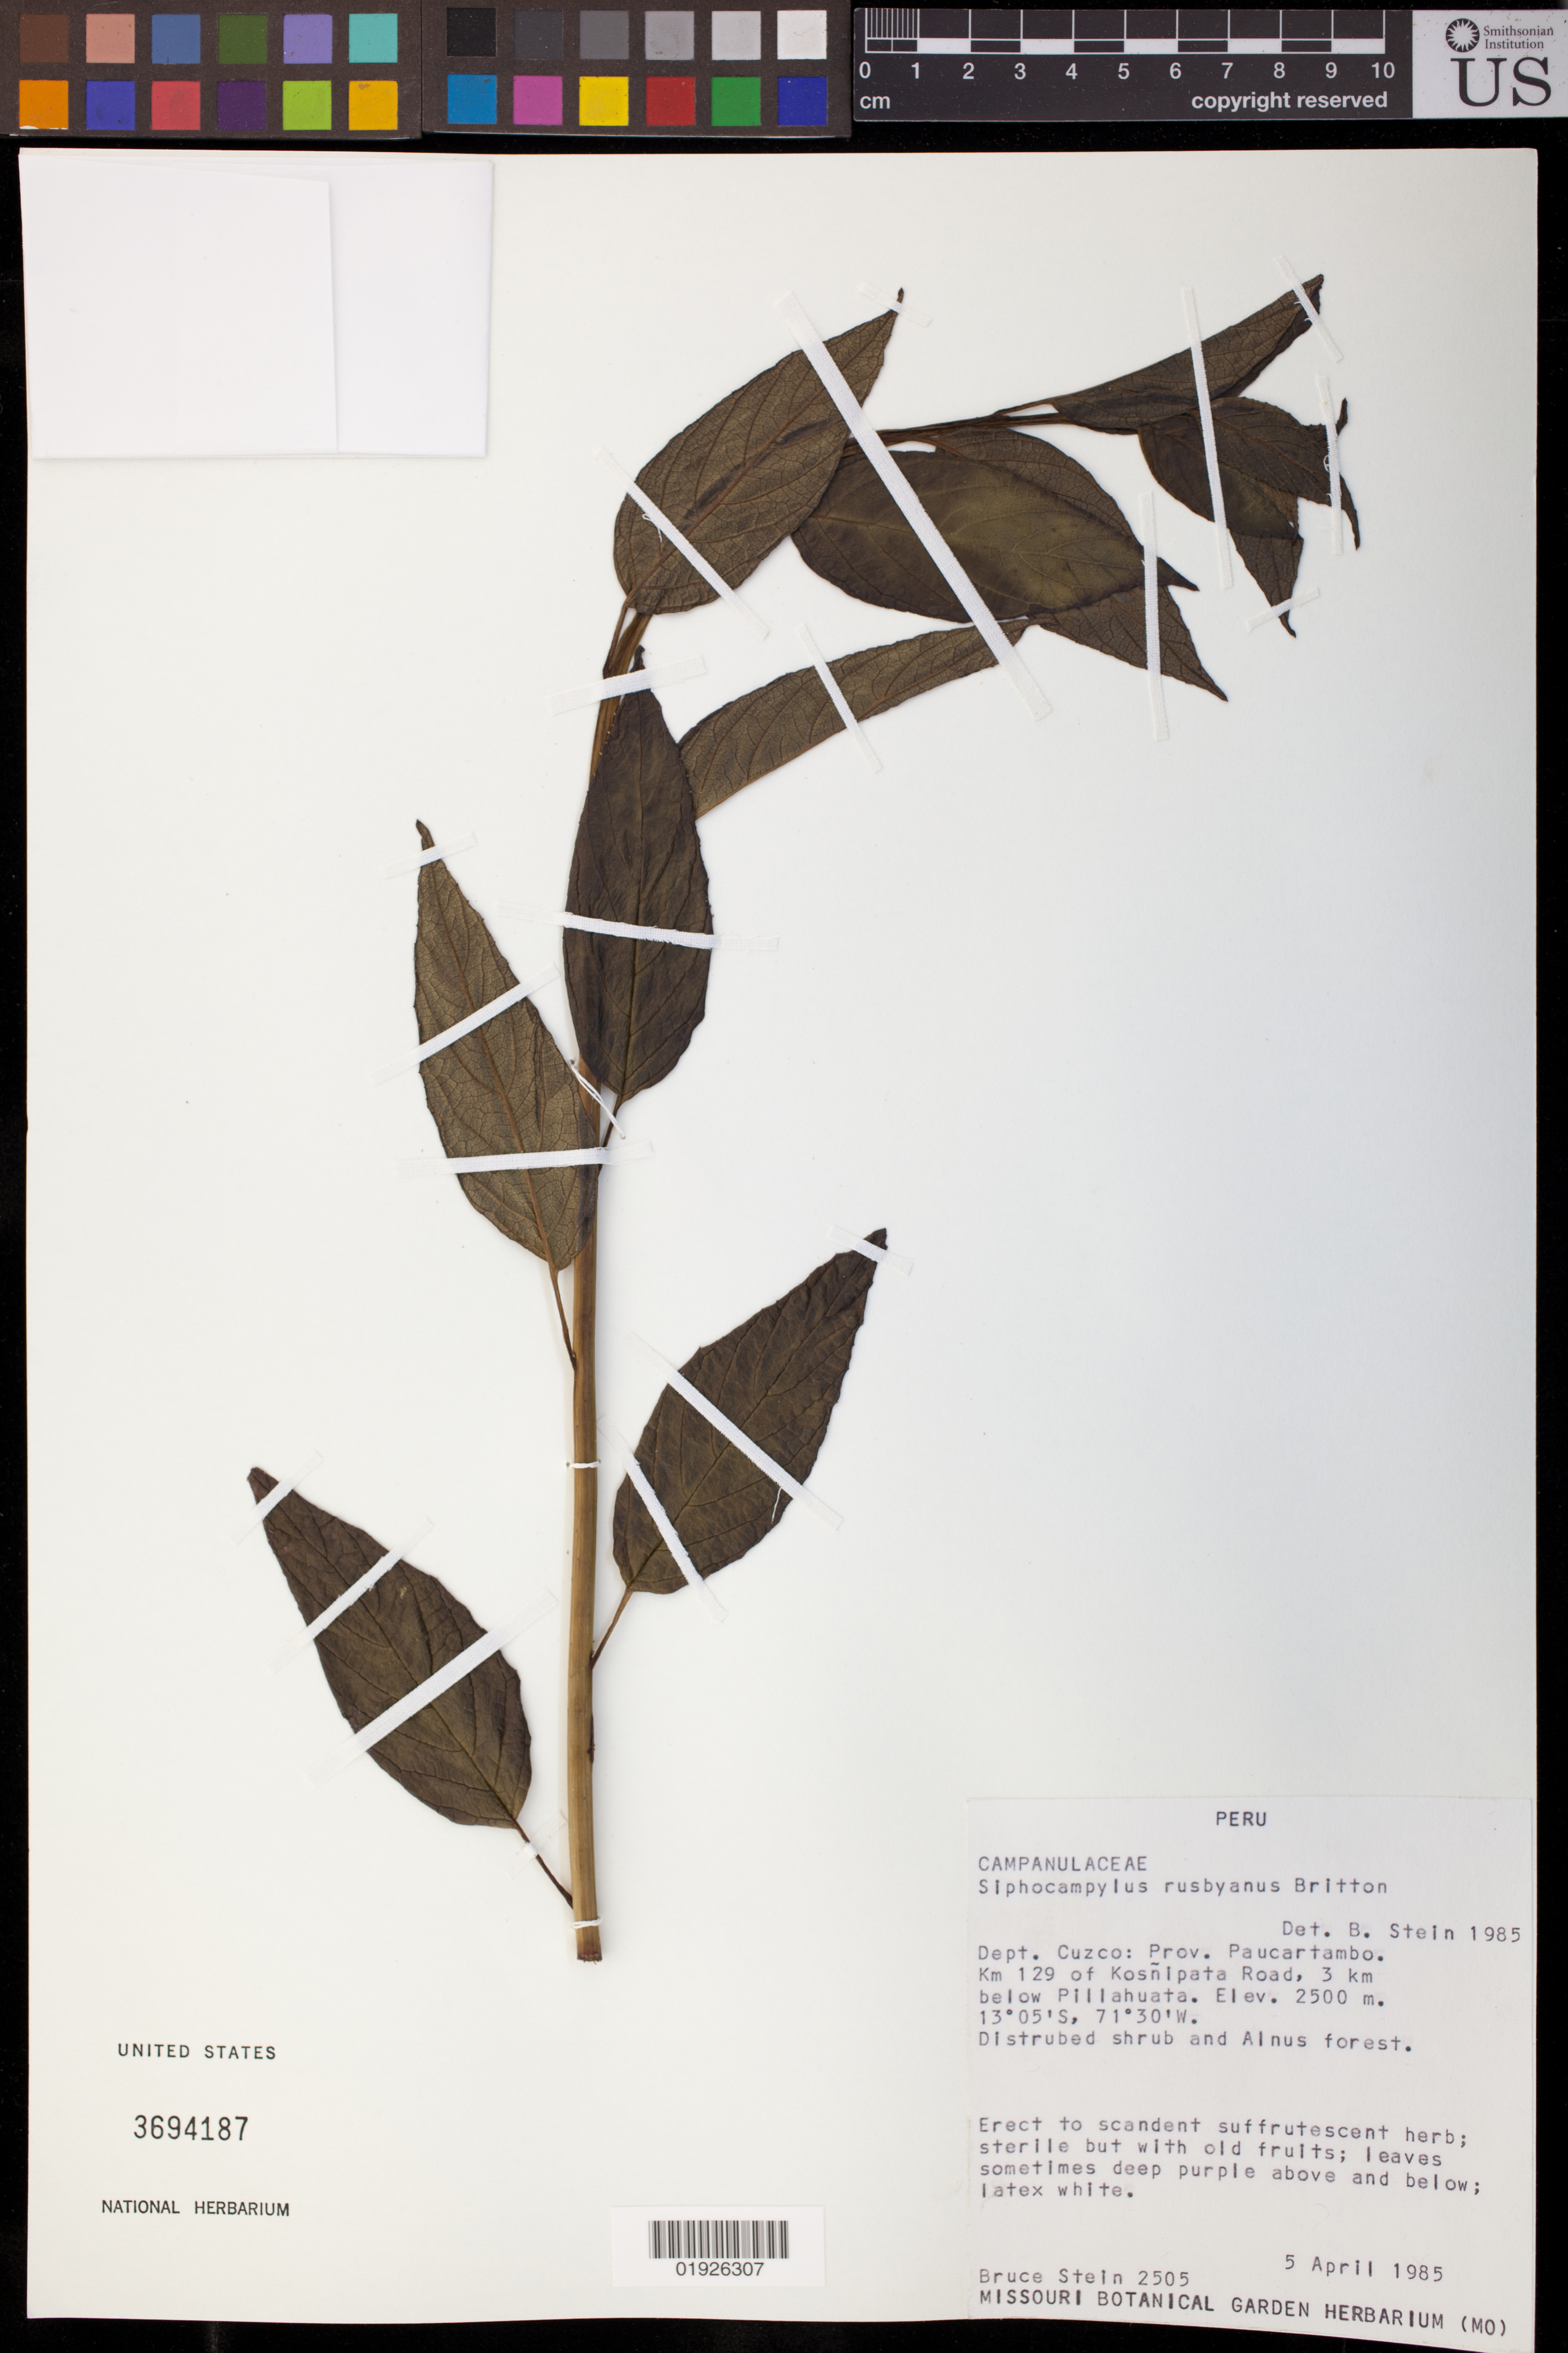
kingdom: Plantae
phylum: Tracheophyta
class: Magnoliopsida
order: Asterales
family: Campanulaceae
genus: Siphocampylus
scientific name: Siphocampylus rusbyanus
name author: Britton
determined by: Stein, B. A., Senior Director, Climate Adaptation and Resilience, National Wildlife Federation (UNITED STATES)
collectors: B. A. Stein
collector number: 2505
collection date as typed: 05 Apr 1985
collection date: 1985-04-05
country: Peru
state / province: Cusco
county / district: Paucartambo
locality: Cusco, Paucartambo, km 129 of Kosñipata Road, 3 km below of Pillahuata.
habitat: Disturbed shrub and Alnus forest.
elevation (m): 2500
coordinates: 13 05 S, 71 30 W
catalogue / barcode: US 3694187